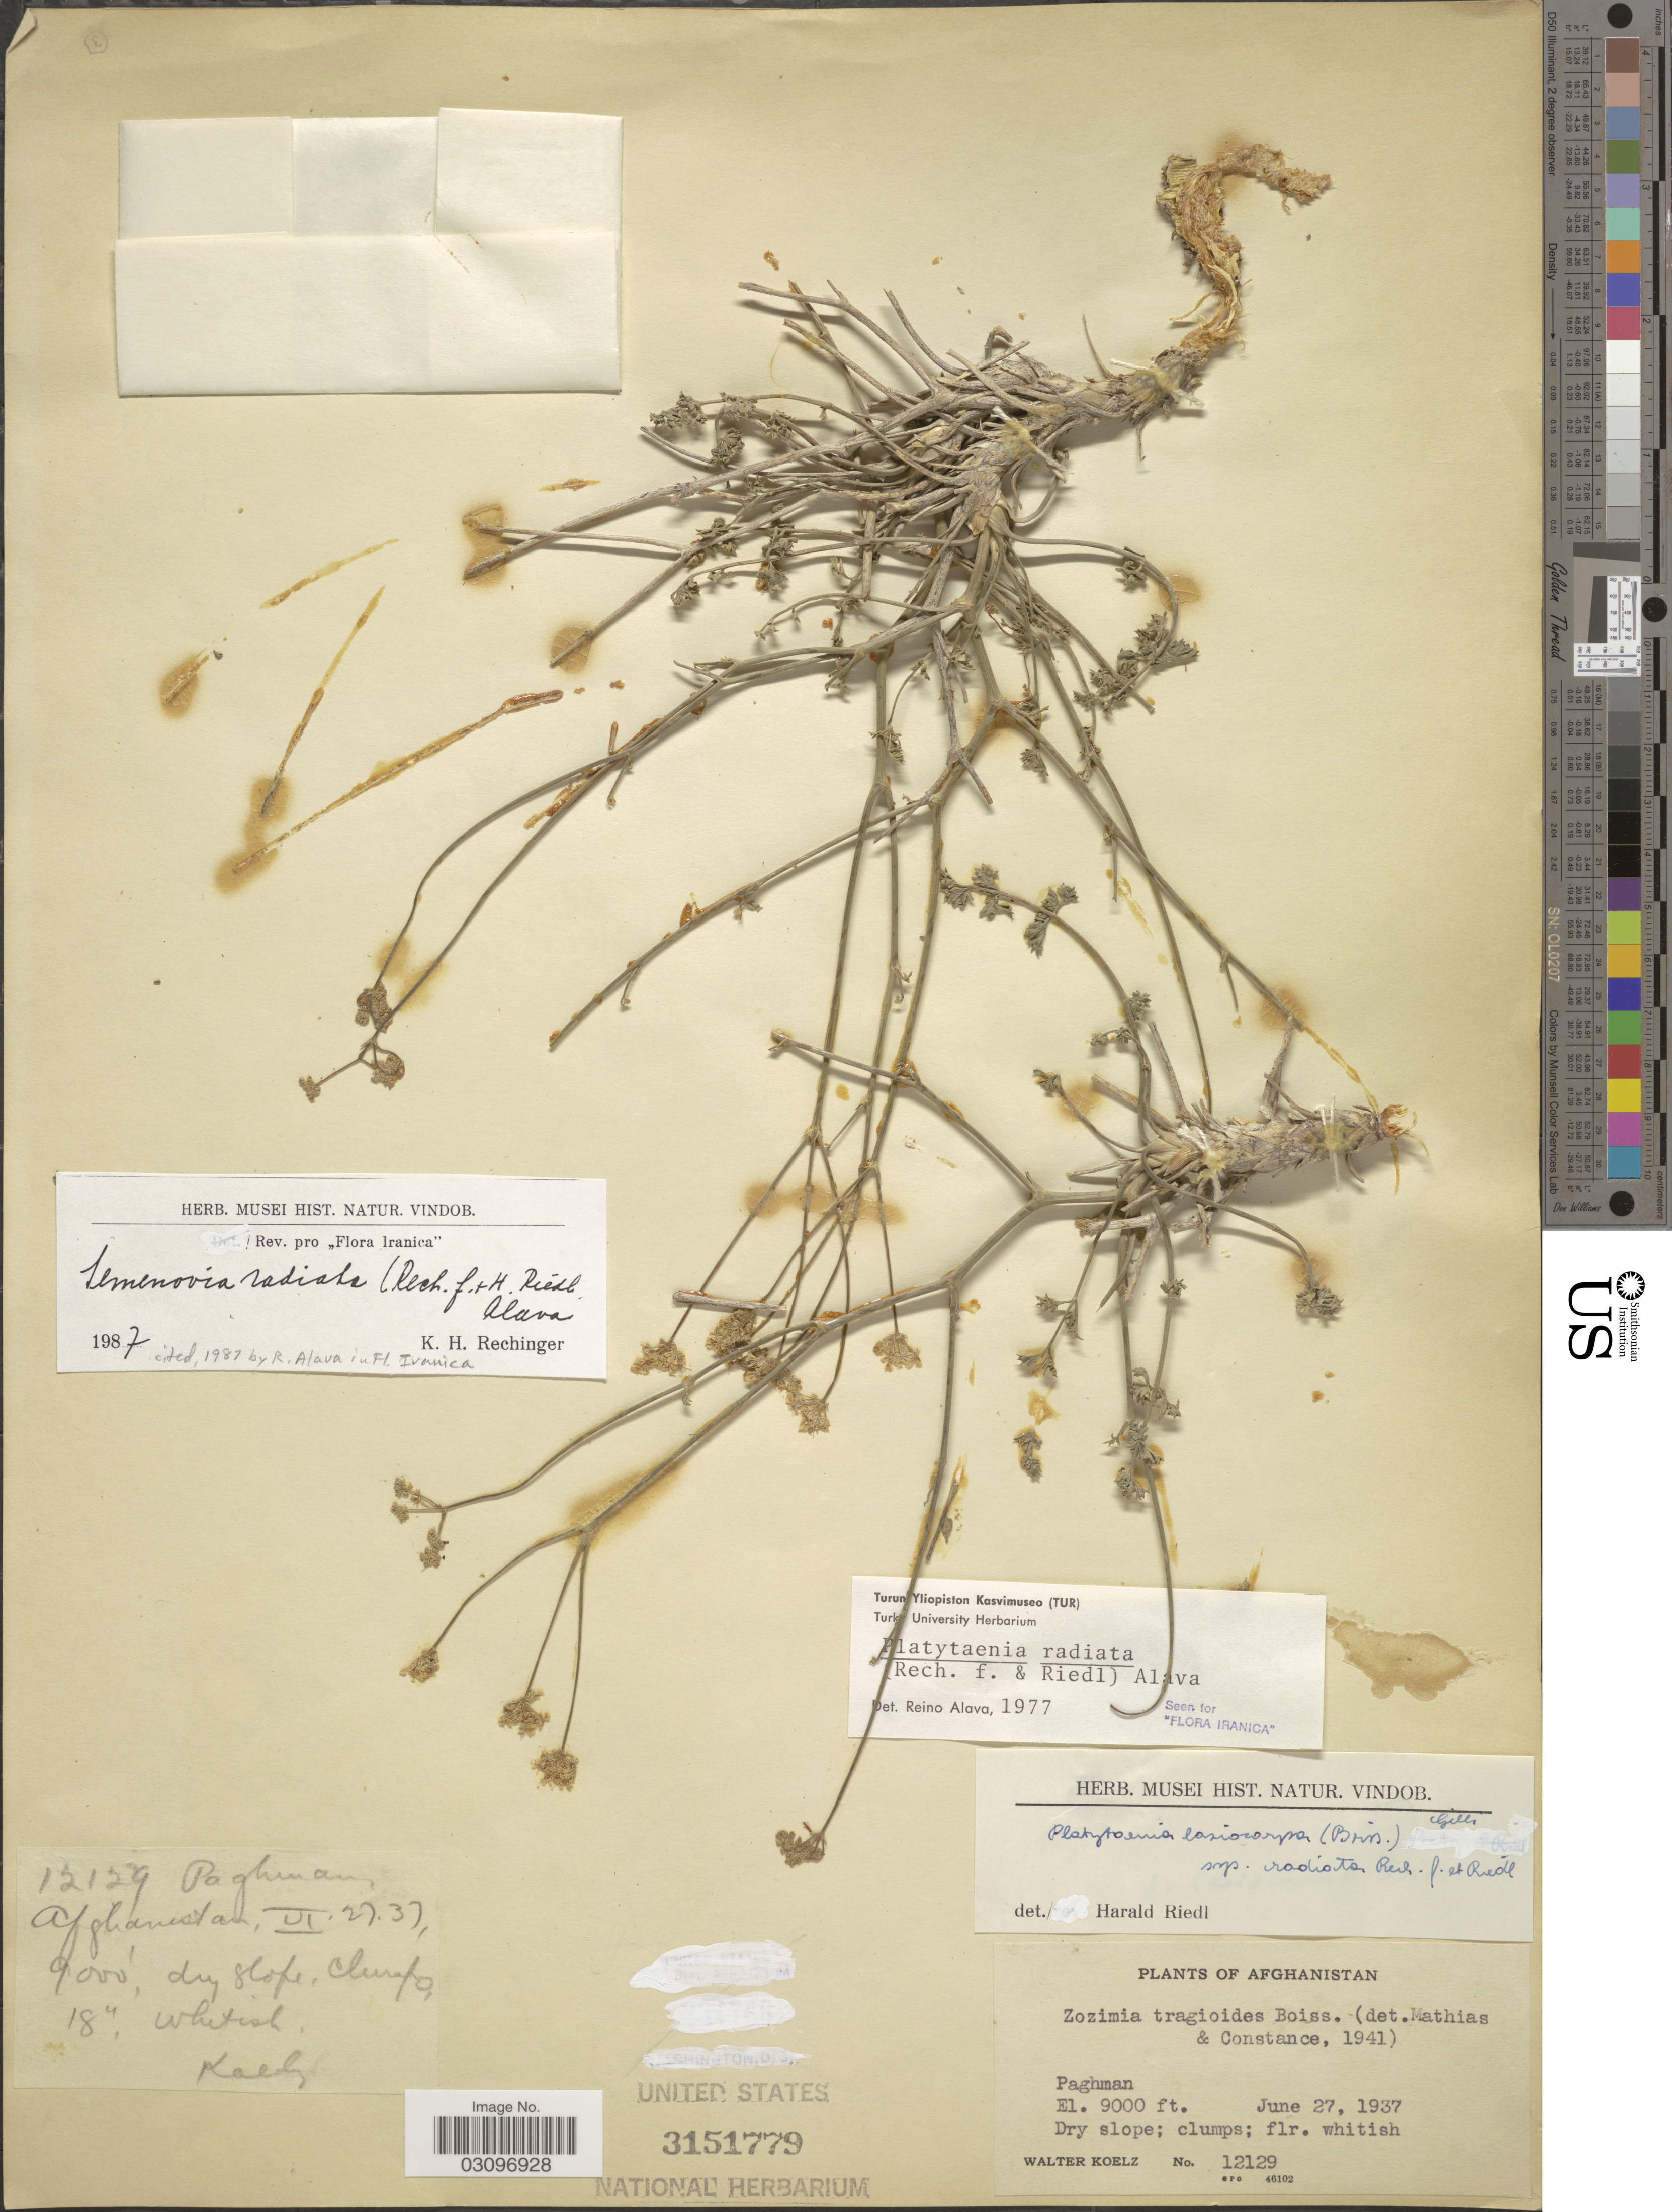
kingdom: Plantae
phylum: Tracheophyta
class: Magnoliopsida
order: Apiales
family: Apiaceae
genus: Semenovia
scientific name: Semenovia radiata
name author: (Rech. f. & Riedl) Alava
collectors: W. N. Koelz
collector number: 12129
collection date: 1937-06-27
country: Afghanistan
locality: Paghman.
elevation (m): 2743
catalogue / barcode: US 3151779